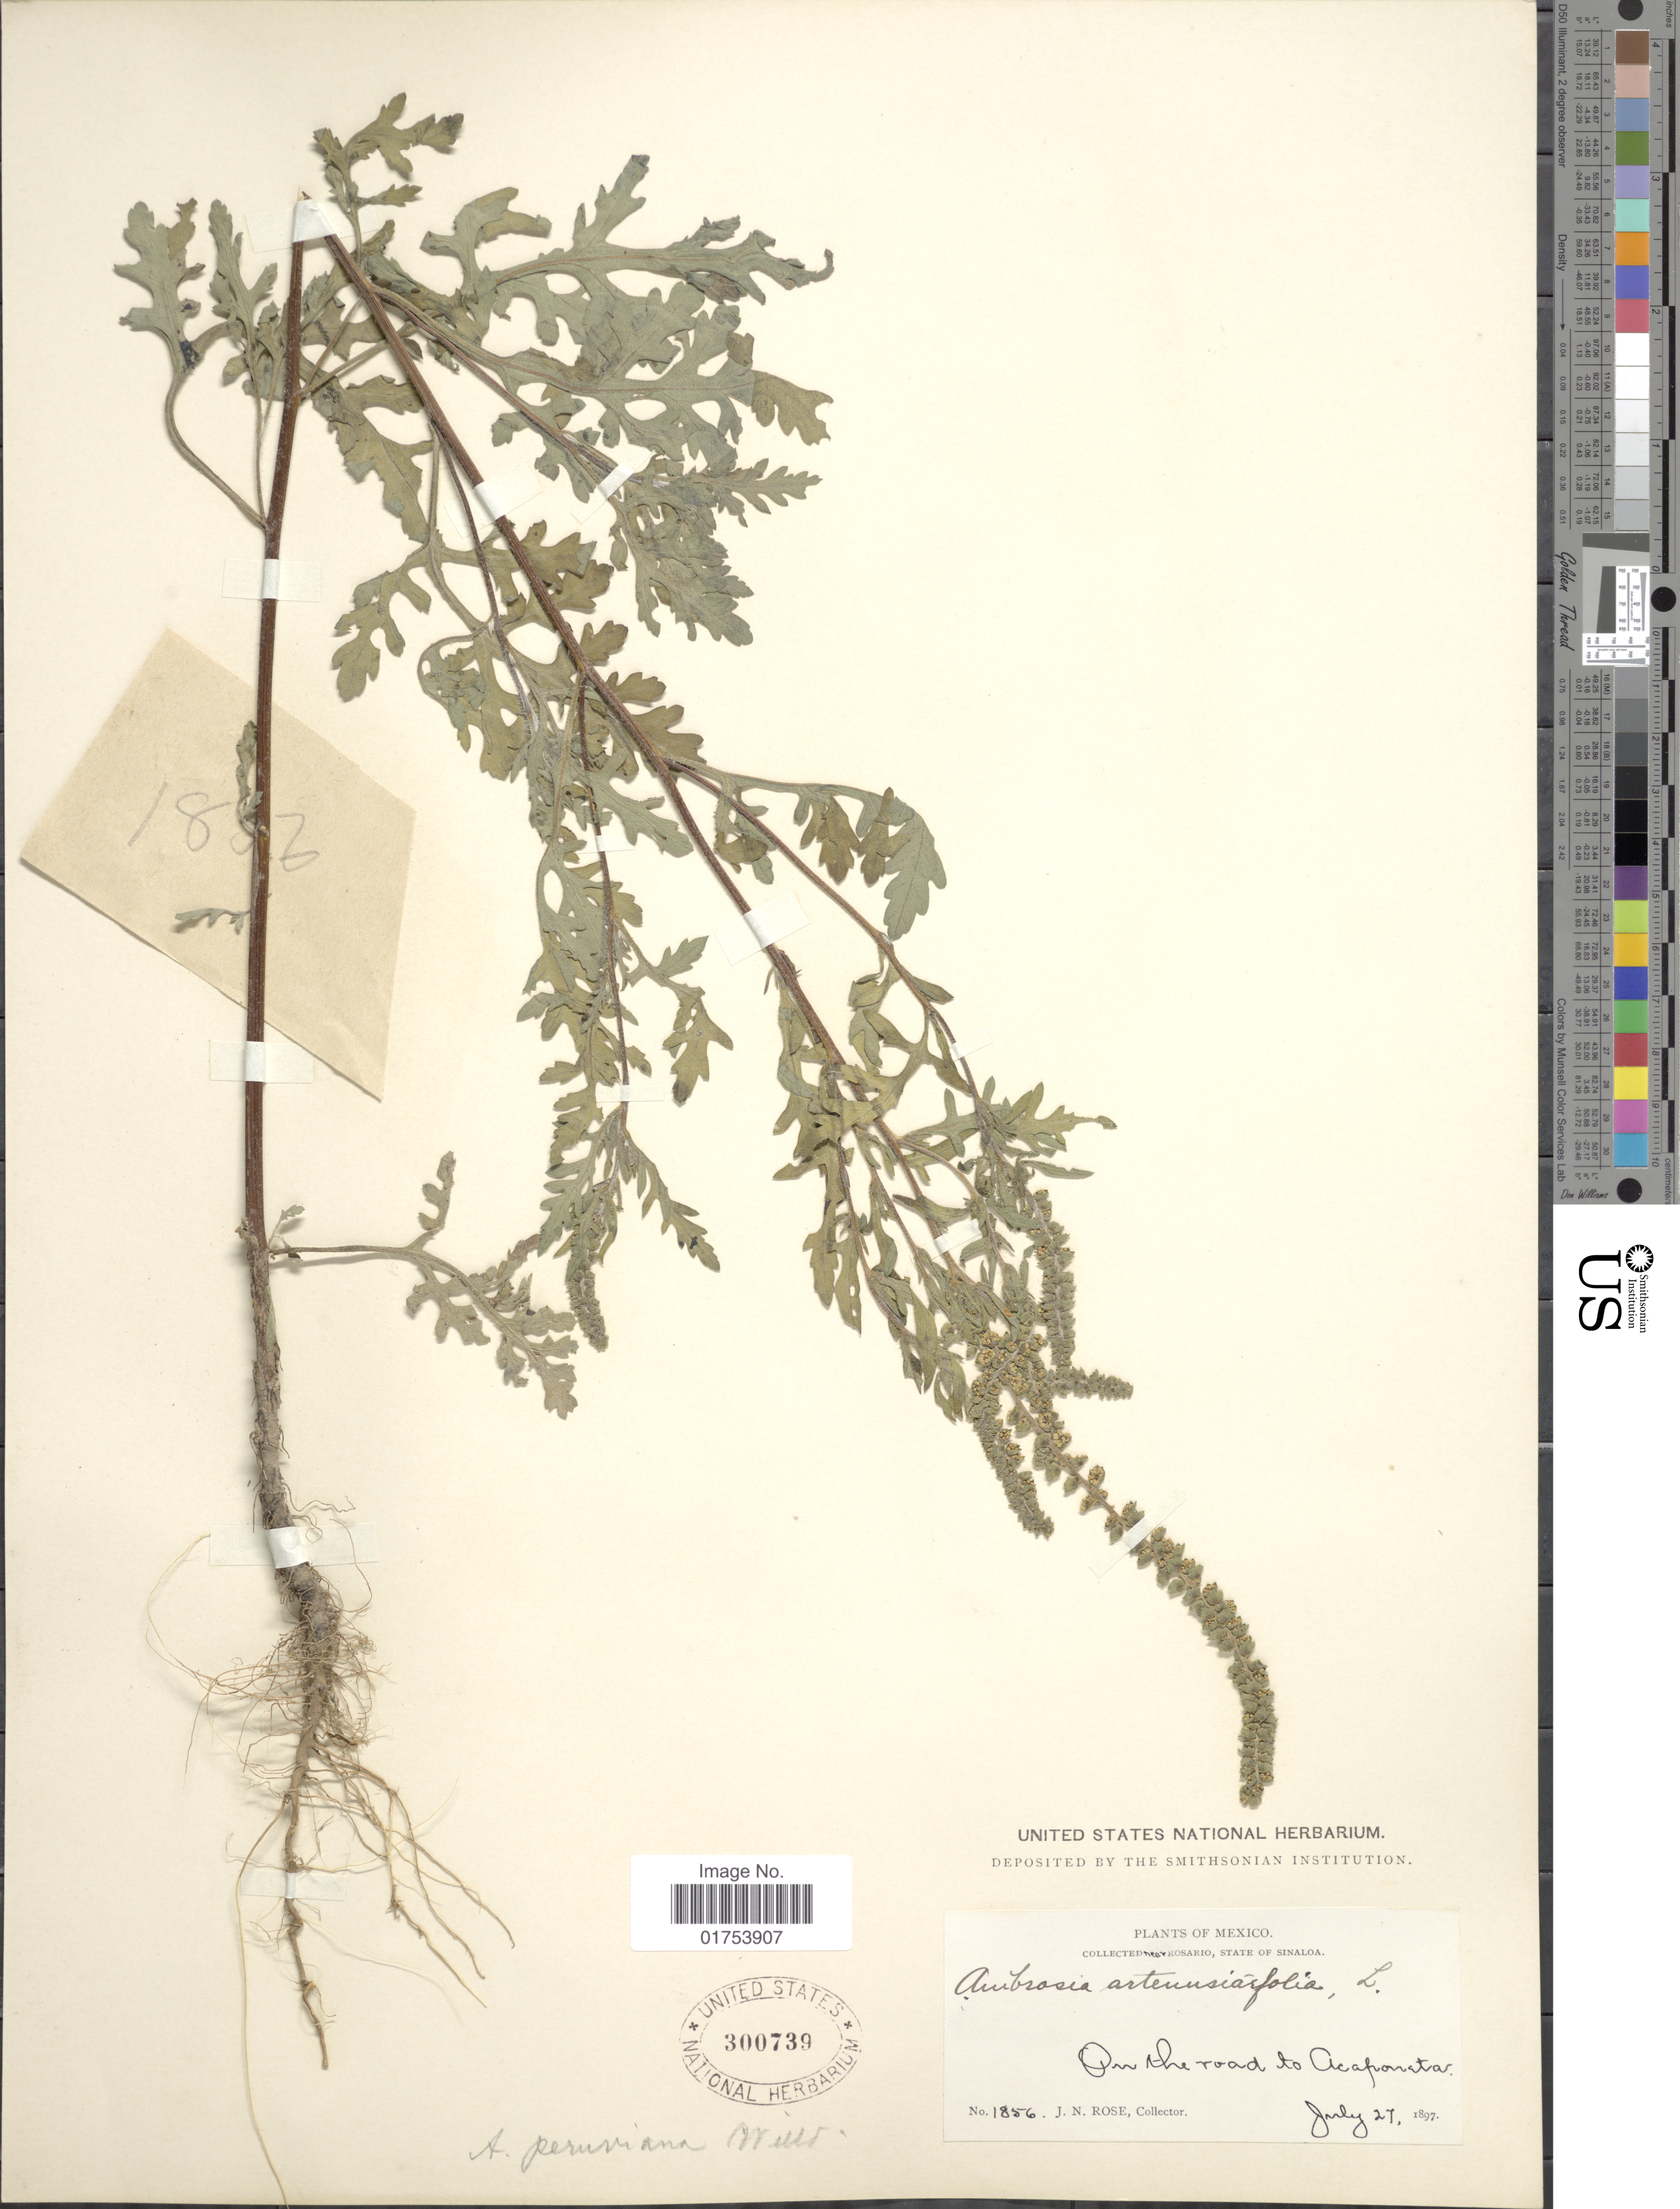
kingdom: Plantae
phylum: Tracheophyta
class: Magnoliopsida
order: Asterales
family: Asteraceae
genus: Ambrosia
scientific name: Ambrosia peruviana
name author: Willd.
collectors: J. N. Rose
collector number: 1856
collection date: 1897-07-27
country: Mexico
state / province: Sinaloa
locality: Near Rosario, on the road to Acaponeta.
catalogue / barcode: US 300739